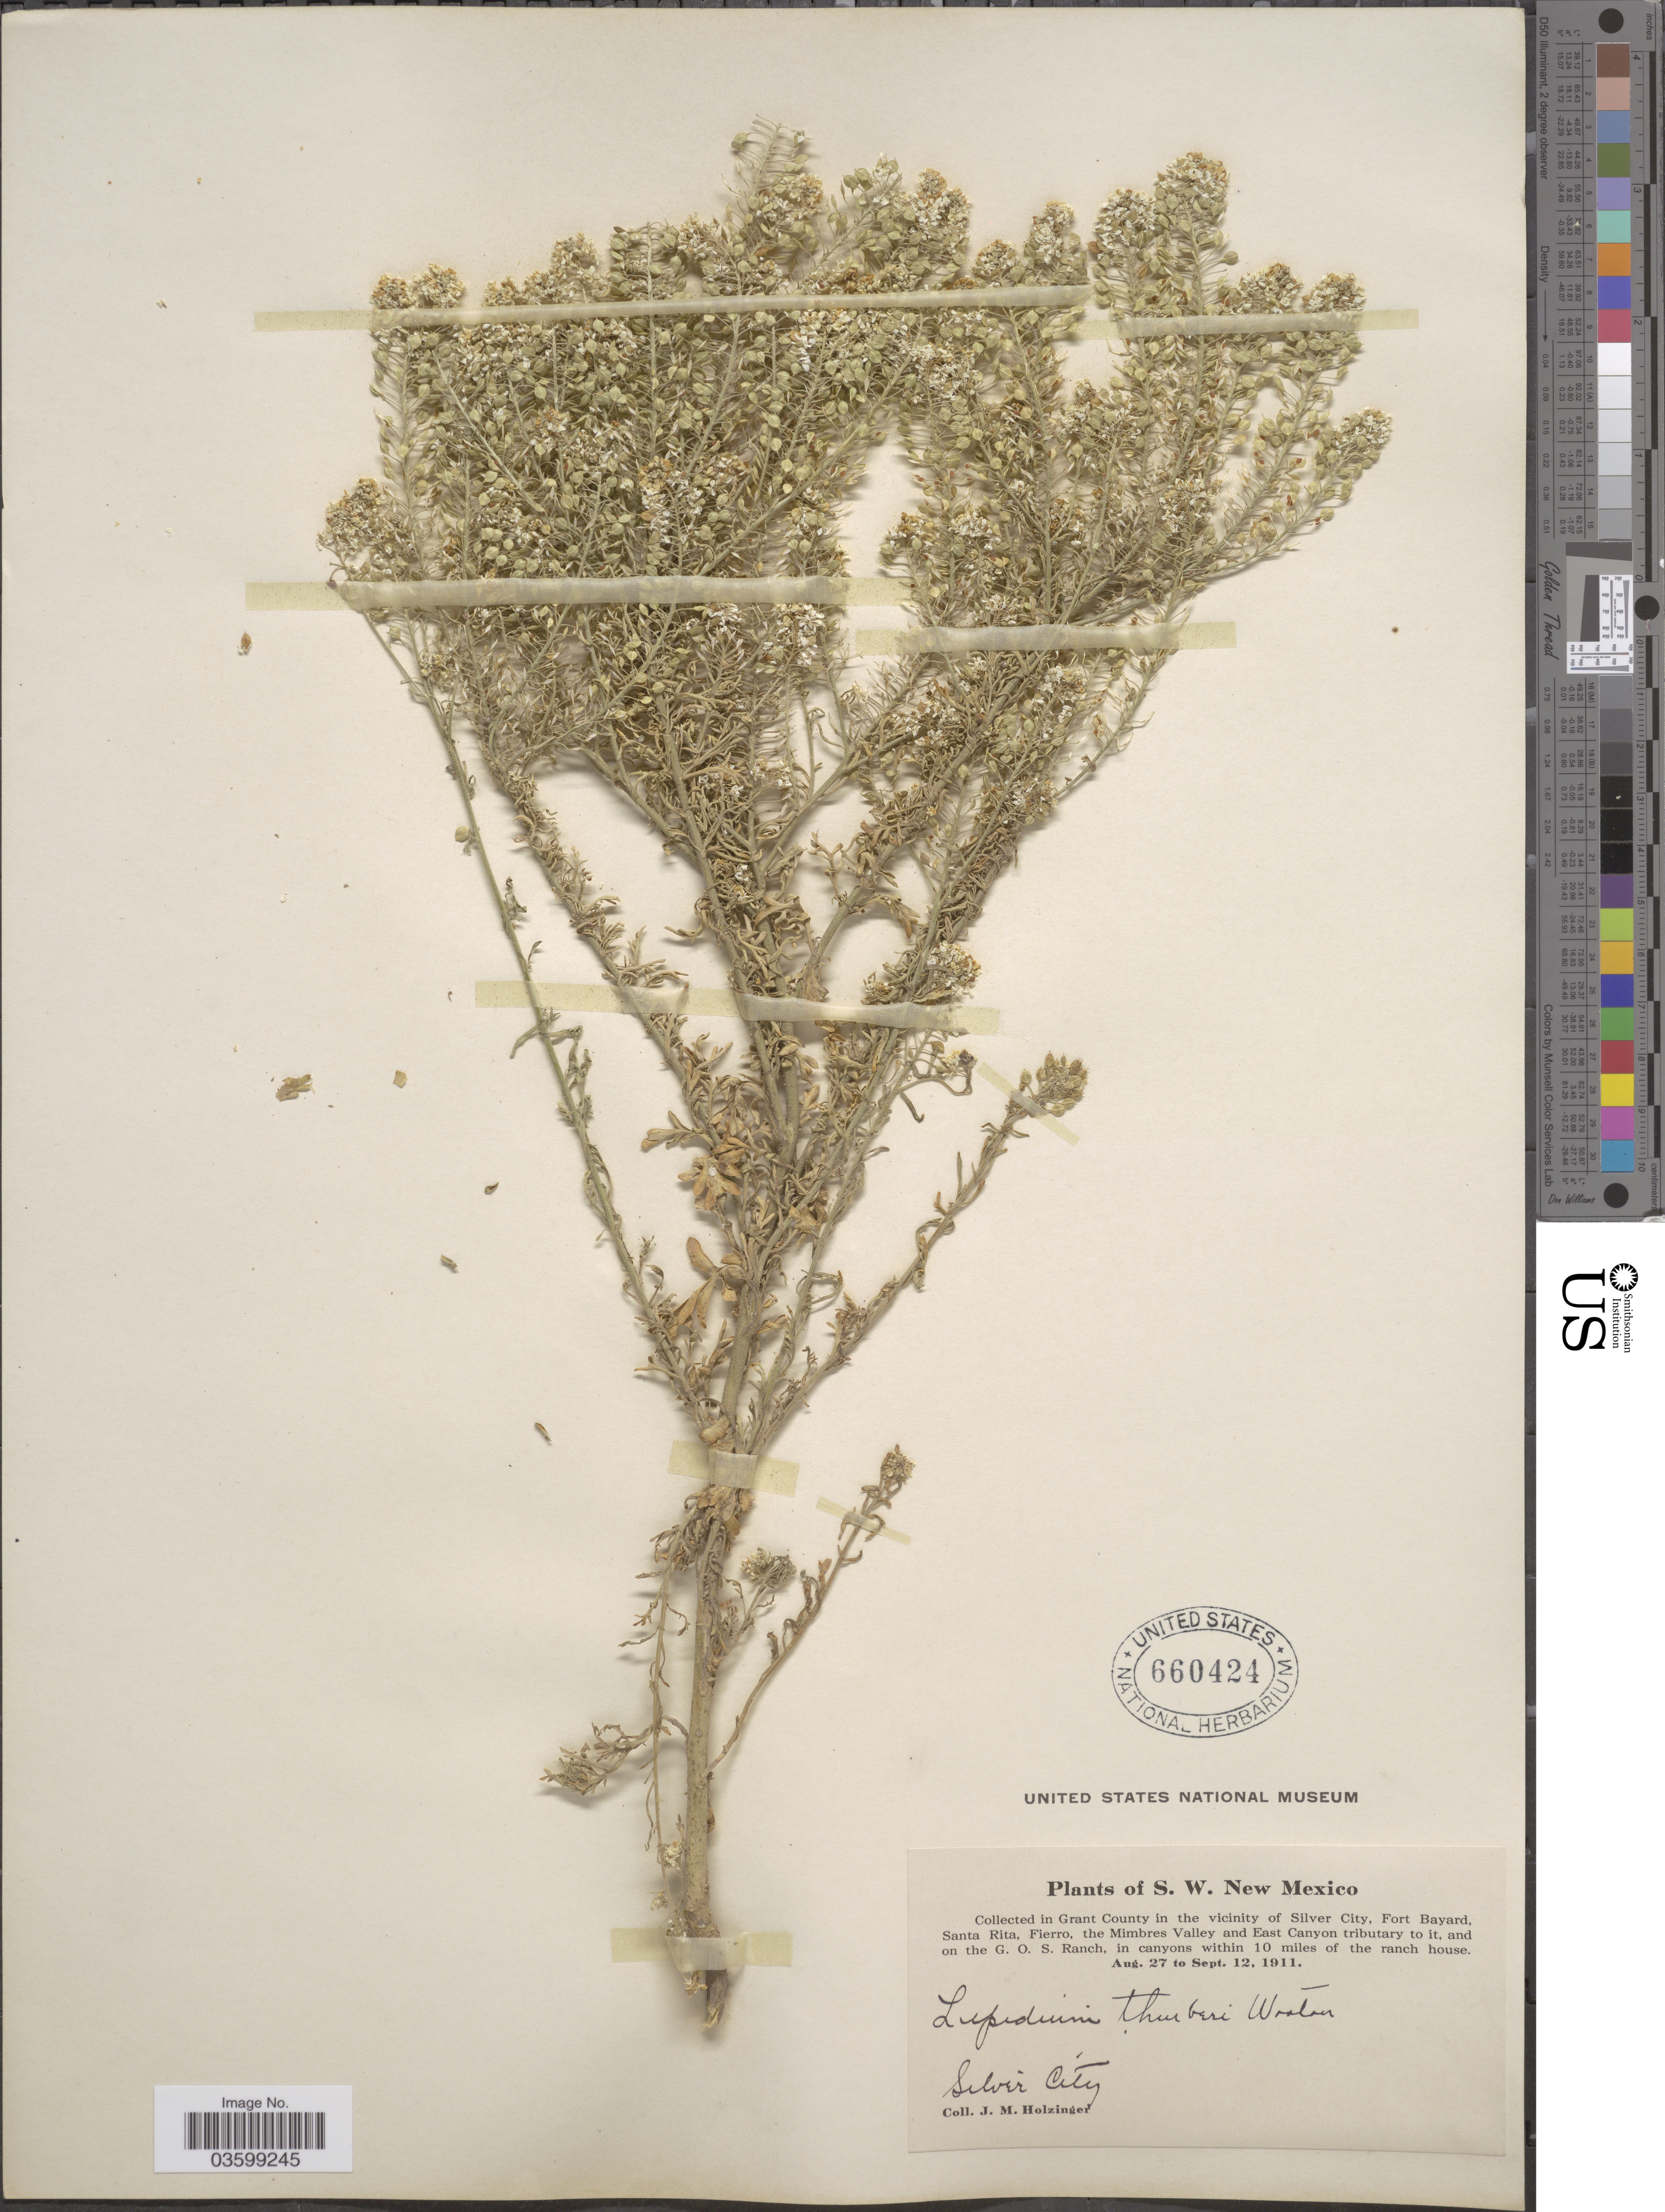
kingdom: Plantae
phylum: Tracheophyta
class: Magnoliopsida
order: Brassicales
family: Brassicaceae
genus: Lepidium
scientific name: Lepidium thurberi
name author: Wooton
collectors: J. M. Holzinger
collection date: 1911-08-27/1911-09-12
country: United States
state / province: New Mexico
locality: S. W. New Mexico. Grant County in the vicinity of Silver City, Fort Bayard, Santa Rita, Fierro, the Mimbres Valley and East Canyon tributary to it, and on the G. O. S. Ranch, in canyons within 10 miles of the ranch house. Silver City.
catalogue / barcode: US 660424